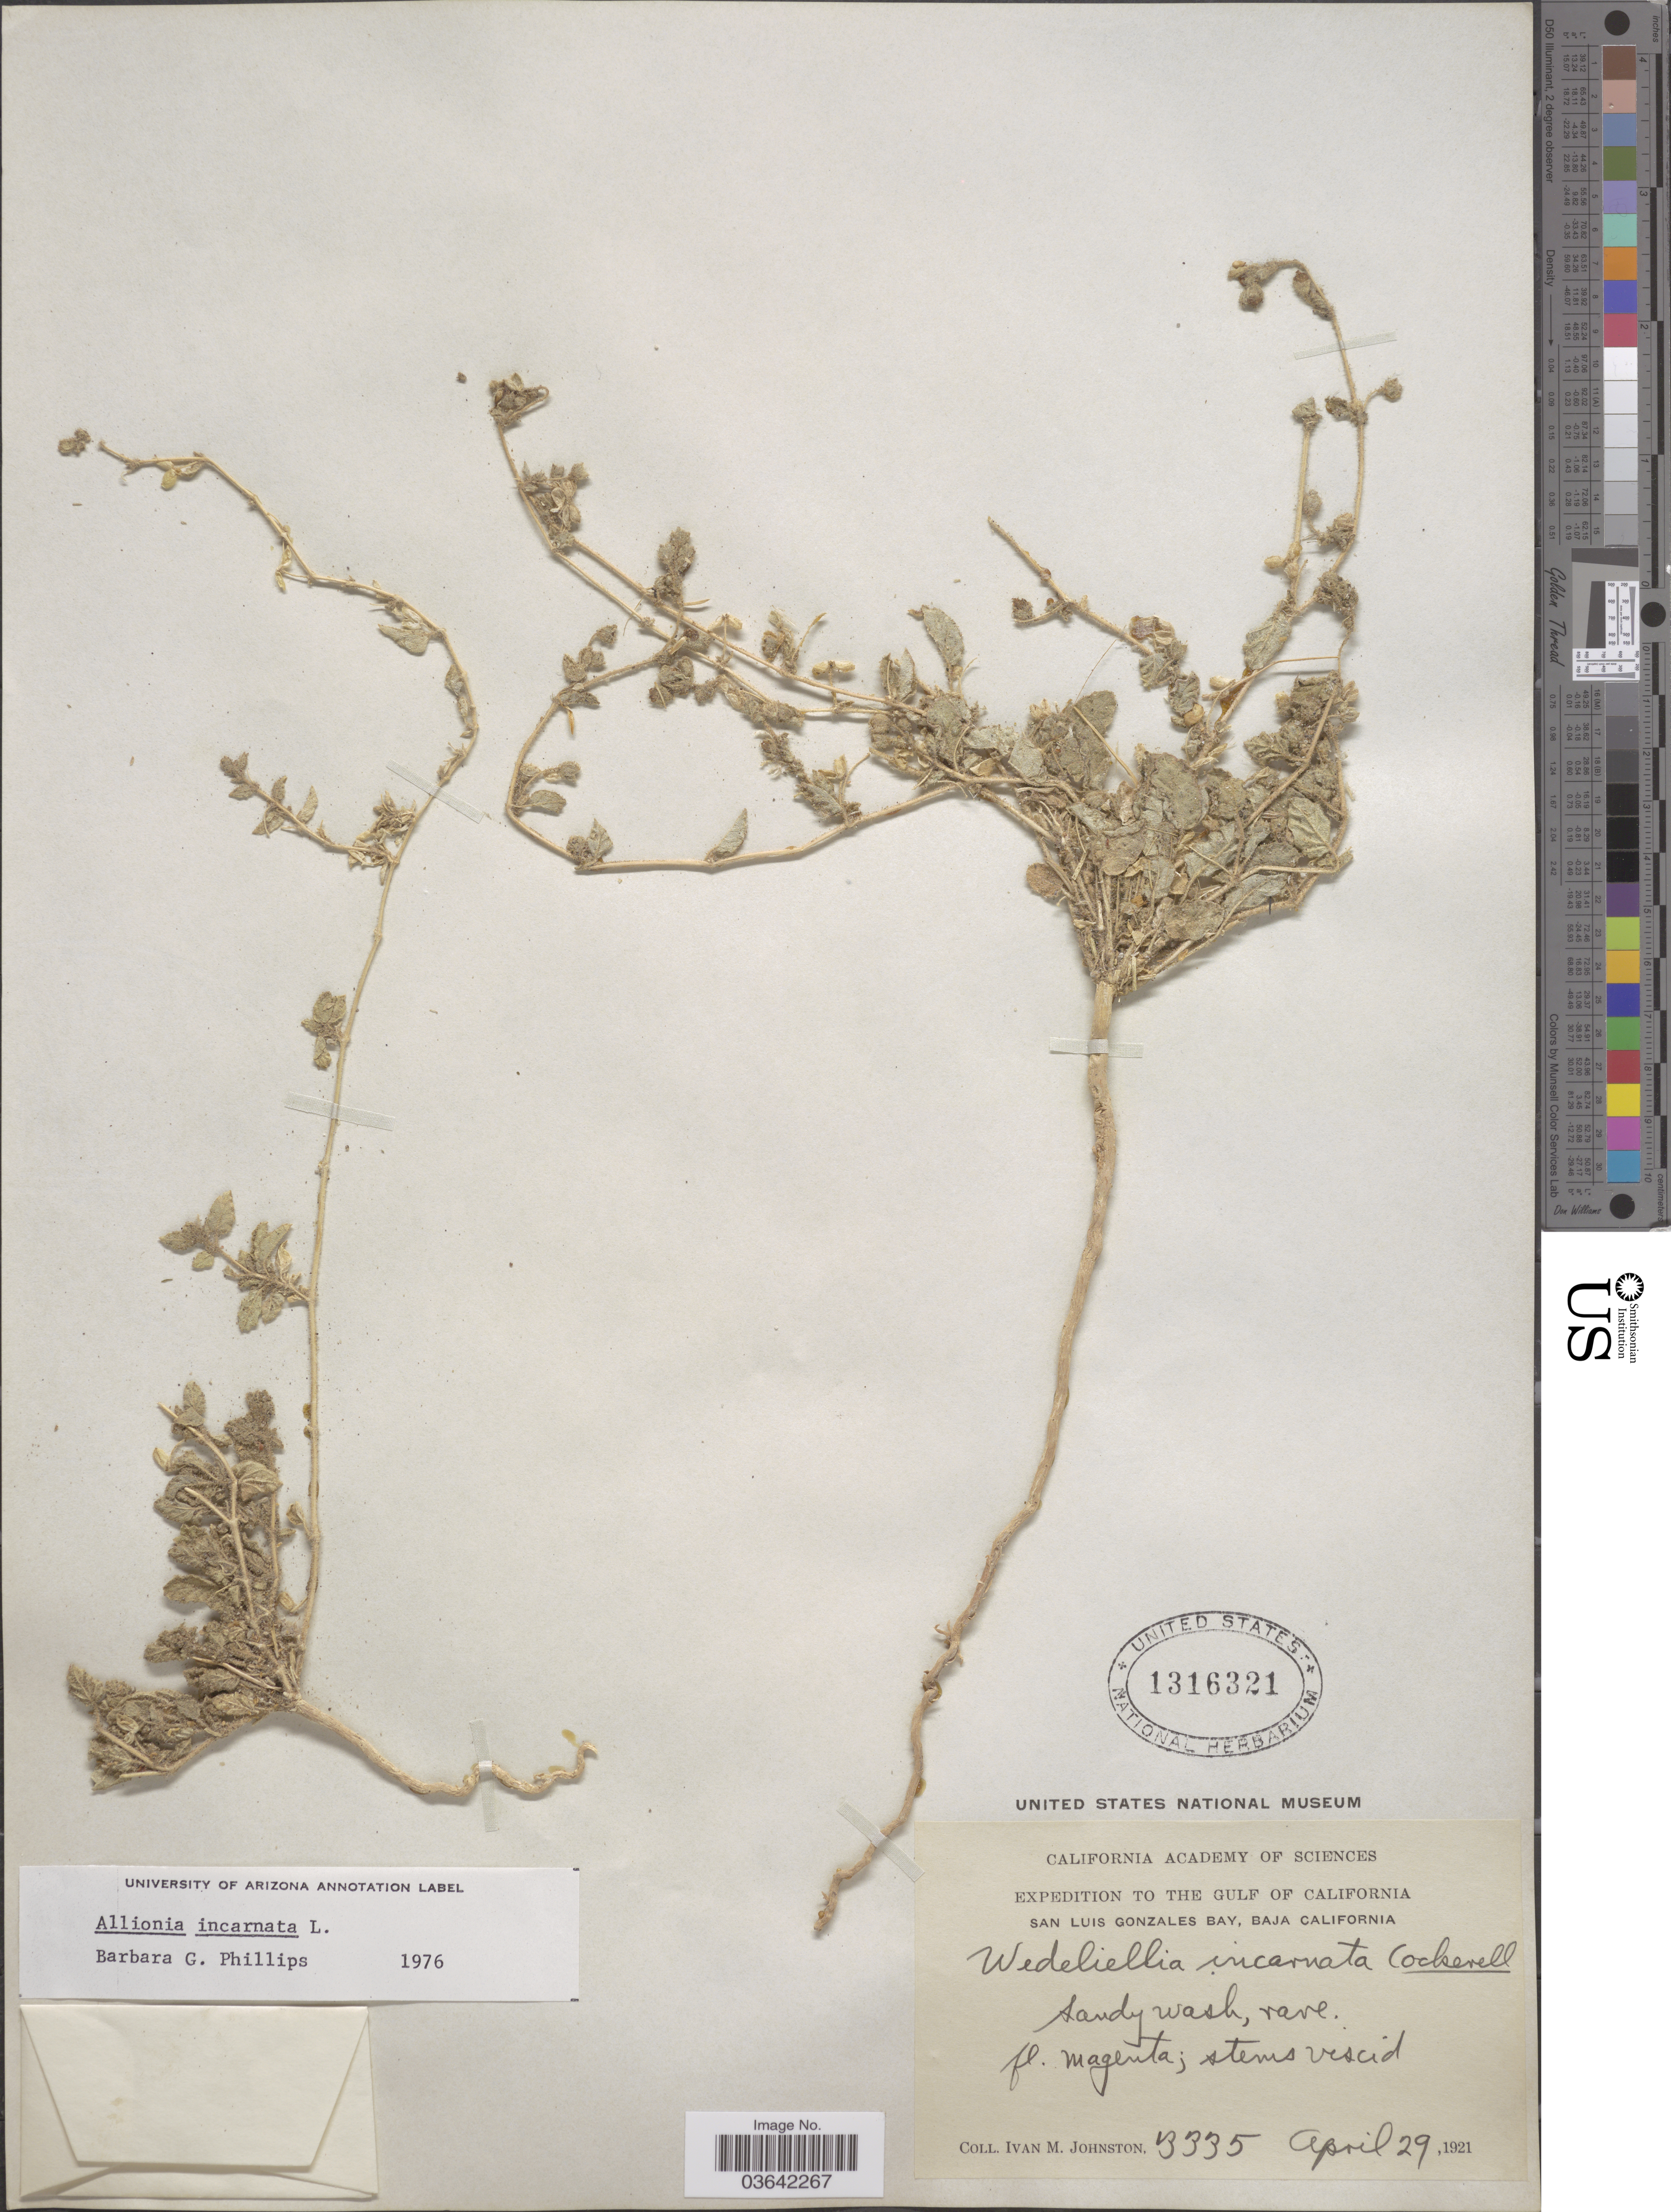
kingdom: Plantae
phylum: Tracheophyta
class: Magnoliopsida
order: Caryophyllales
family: Nyctaginaceae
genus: Allionia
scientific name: Allionia incarnata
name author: L.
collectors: I.M. Johnston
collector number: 3335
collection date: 1921-04-29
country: Mexico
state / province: Baja California Norte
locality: The Gulf of California. San Luis Gonzales Bay.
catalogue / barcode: US 1316321